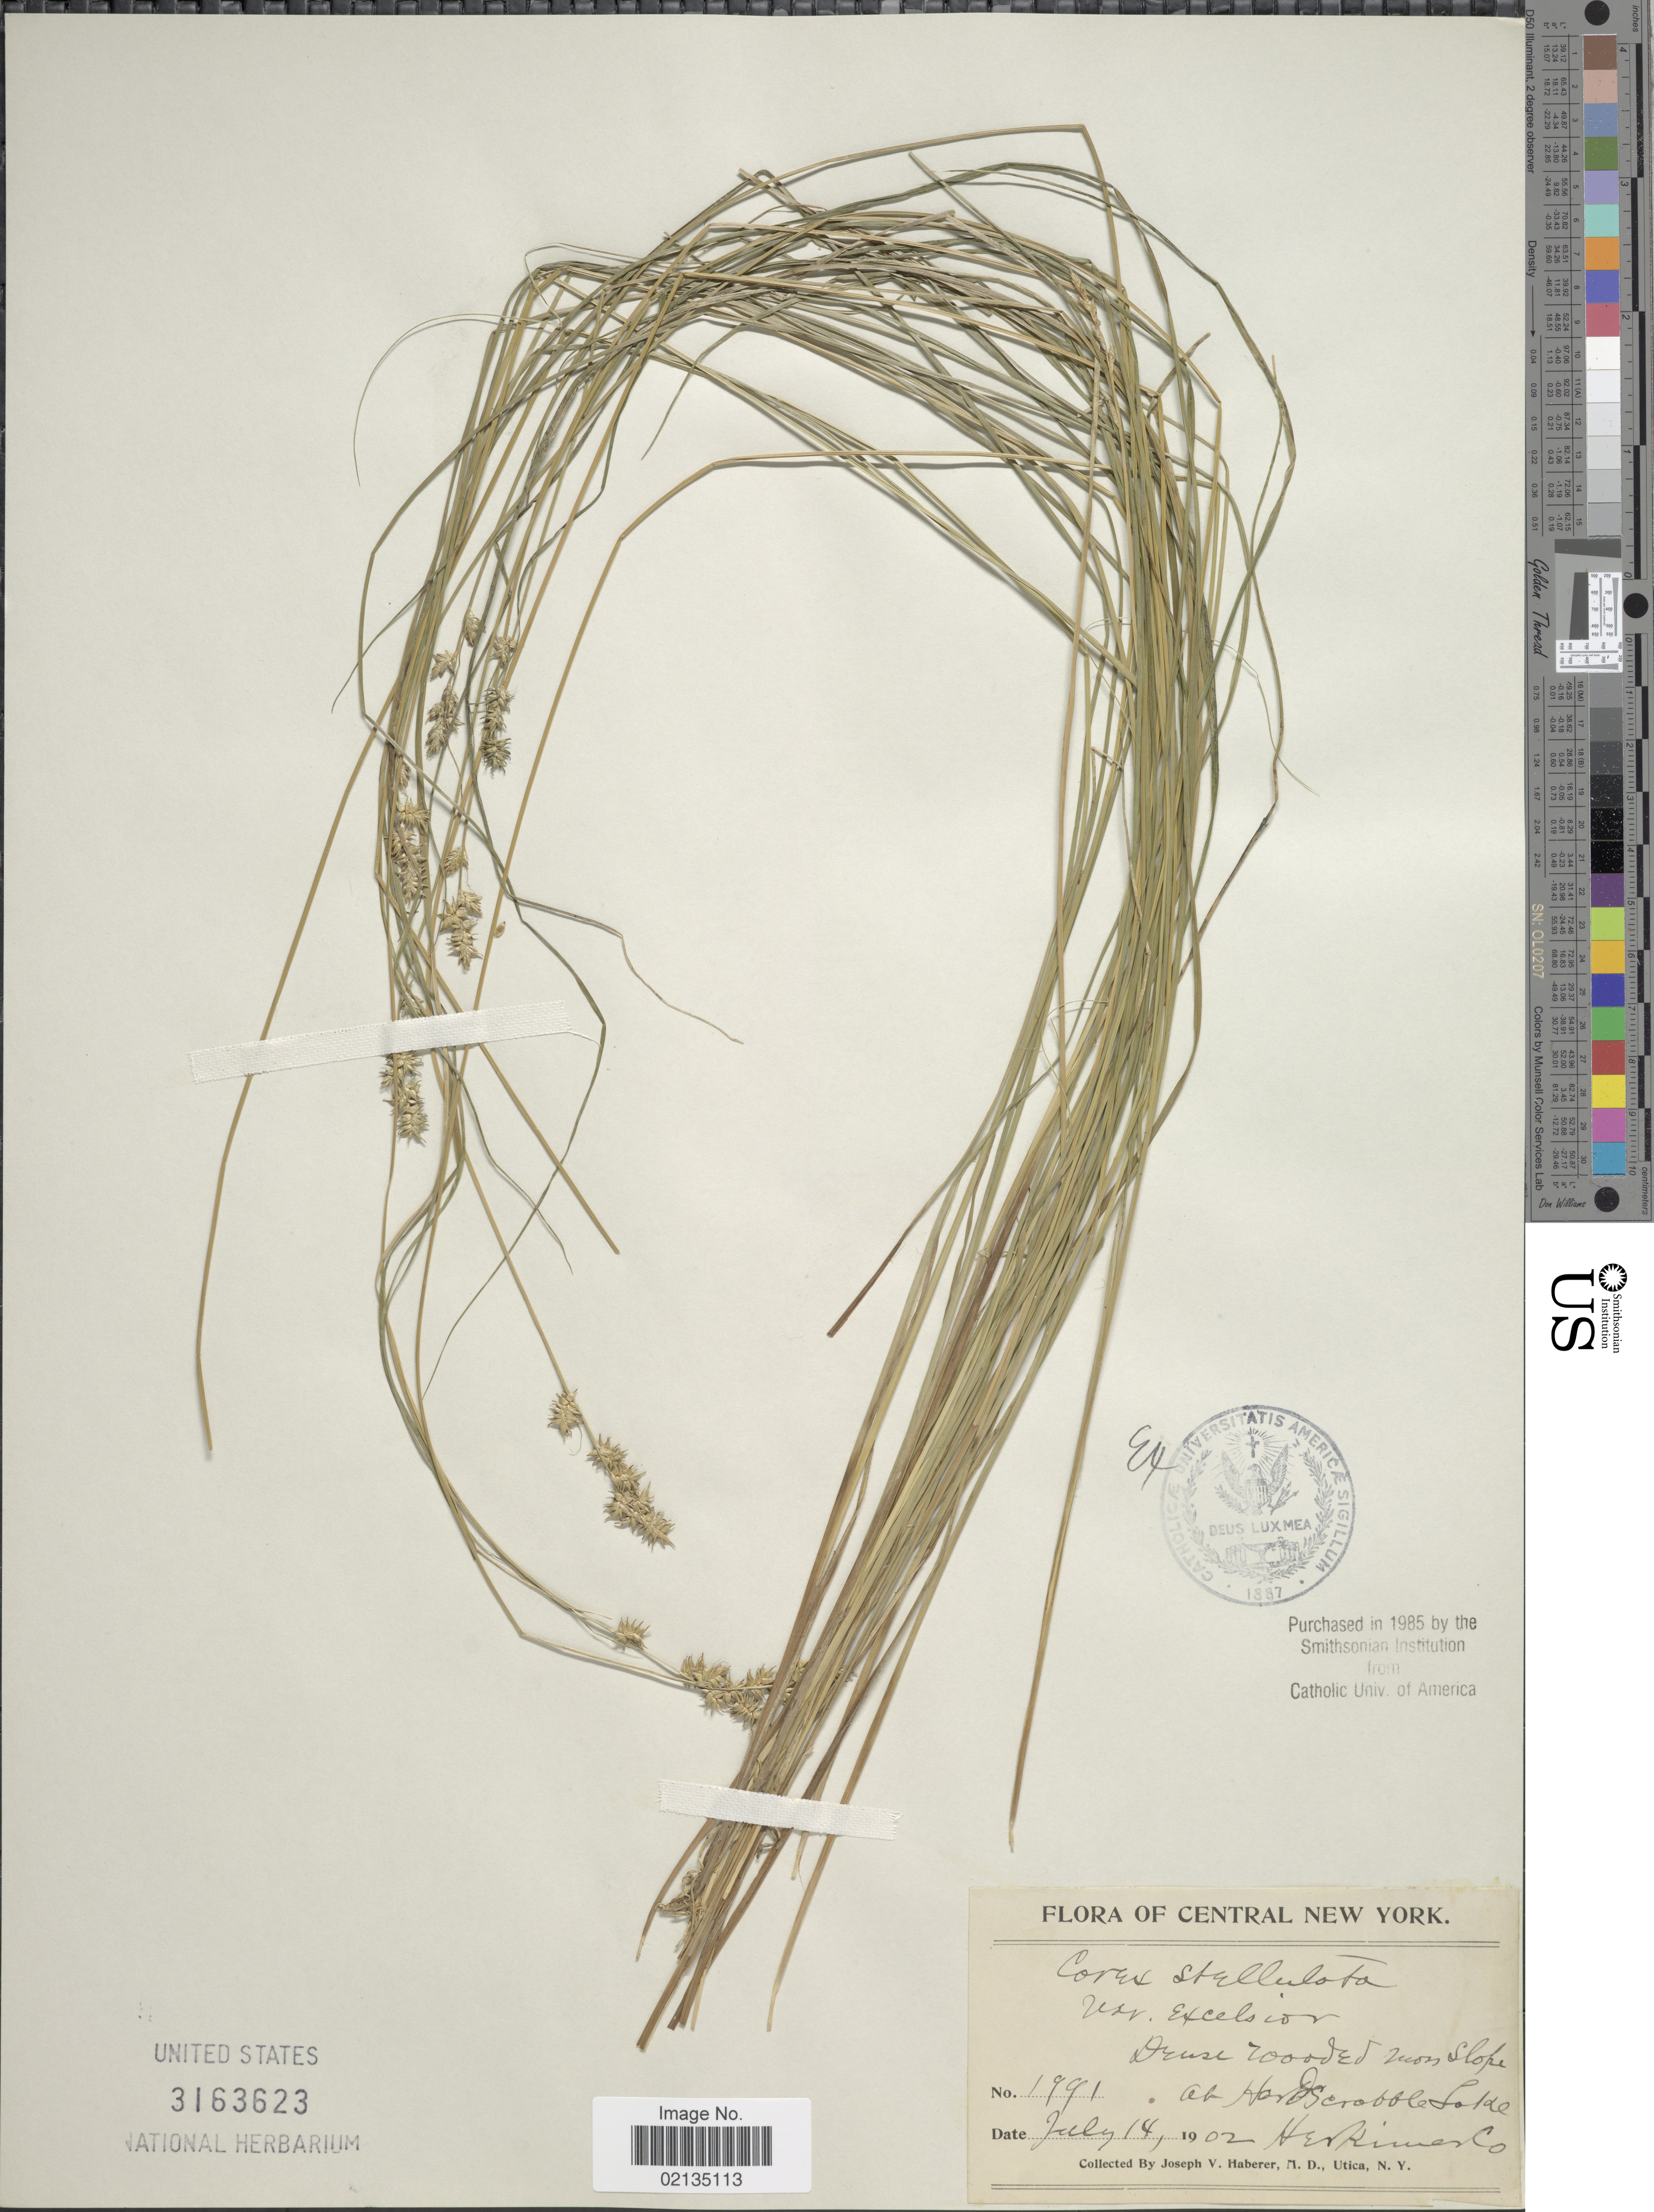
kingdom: Plantae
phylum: Tracheophyta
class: Liliopsida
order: Poales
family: Cyperaceae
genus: Carex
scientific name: Carex echinata subsp. echinata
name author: Murray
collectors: J. V. Haberer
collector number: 1991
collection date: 1902-07-14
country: United States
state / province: New York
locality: Central New York, Hardscrabble Lake, Herkimer Co.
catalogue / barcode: US 3163623